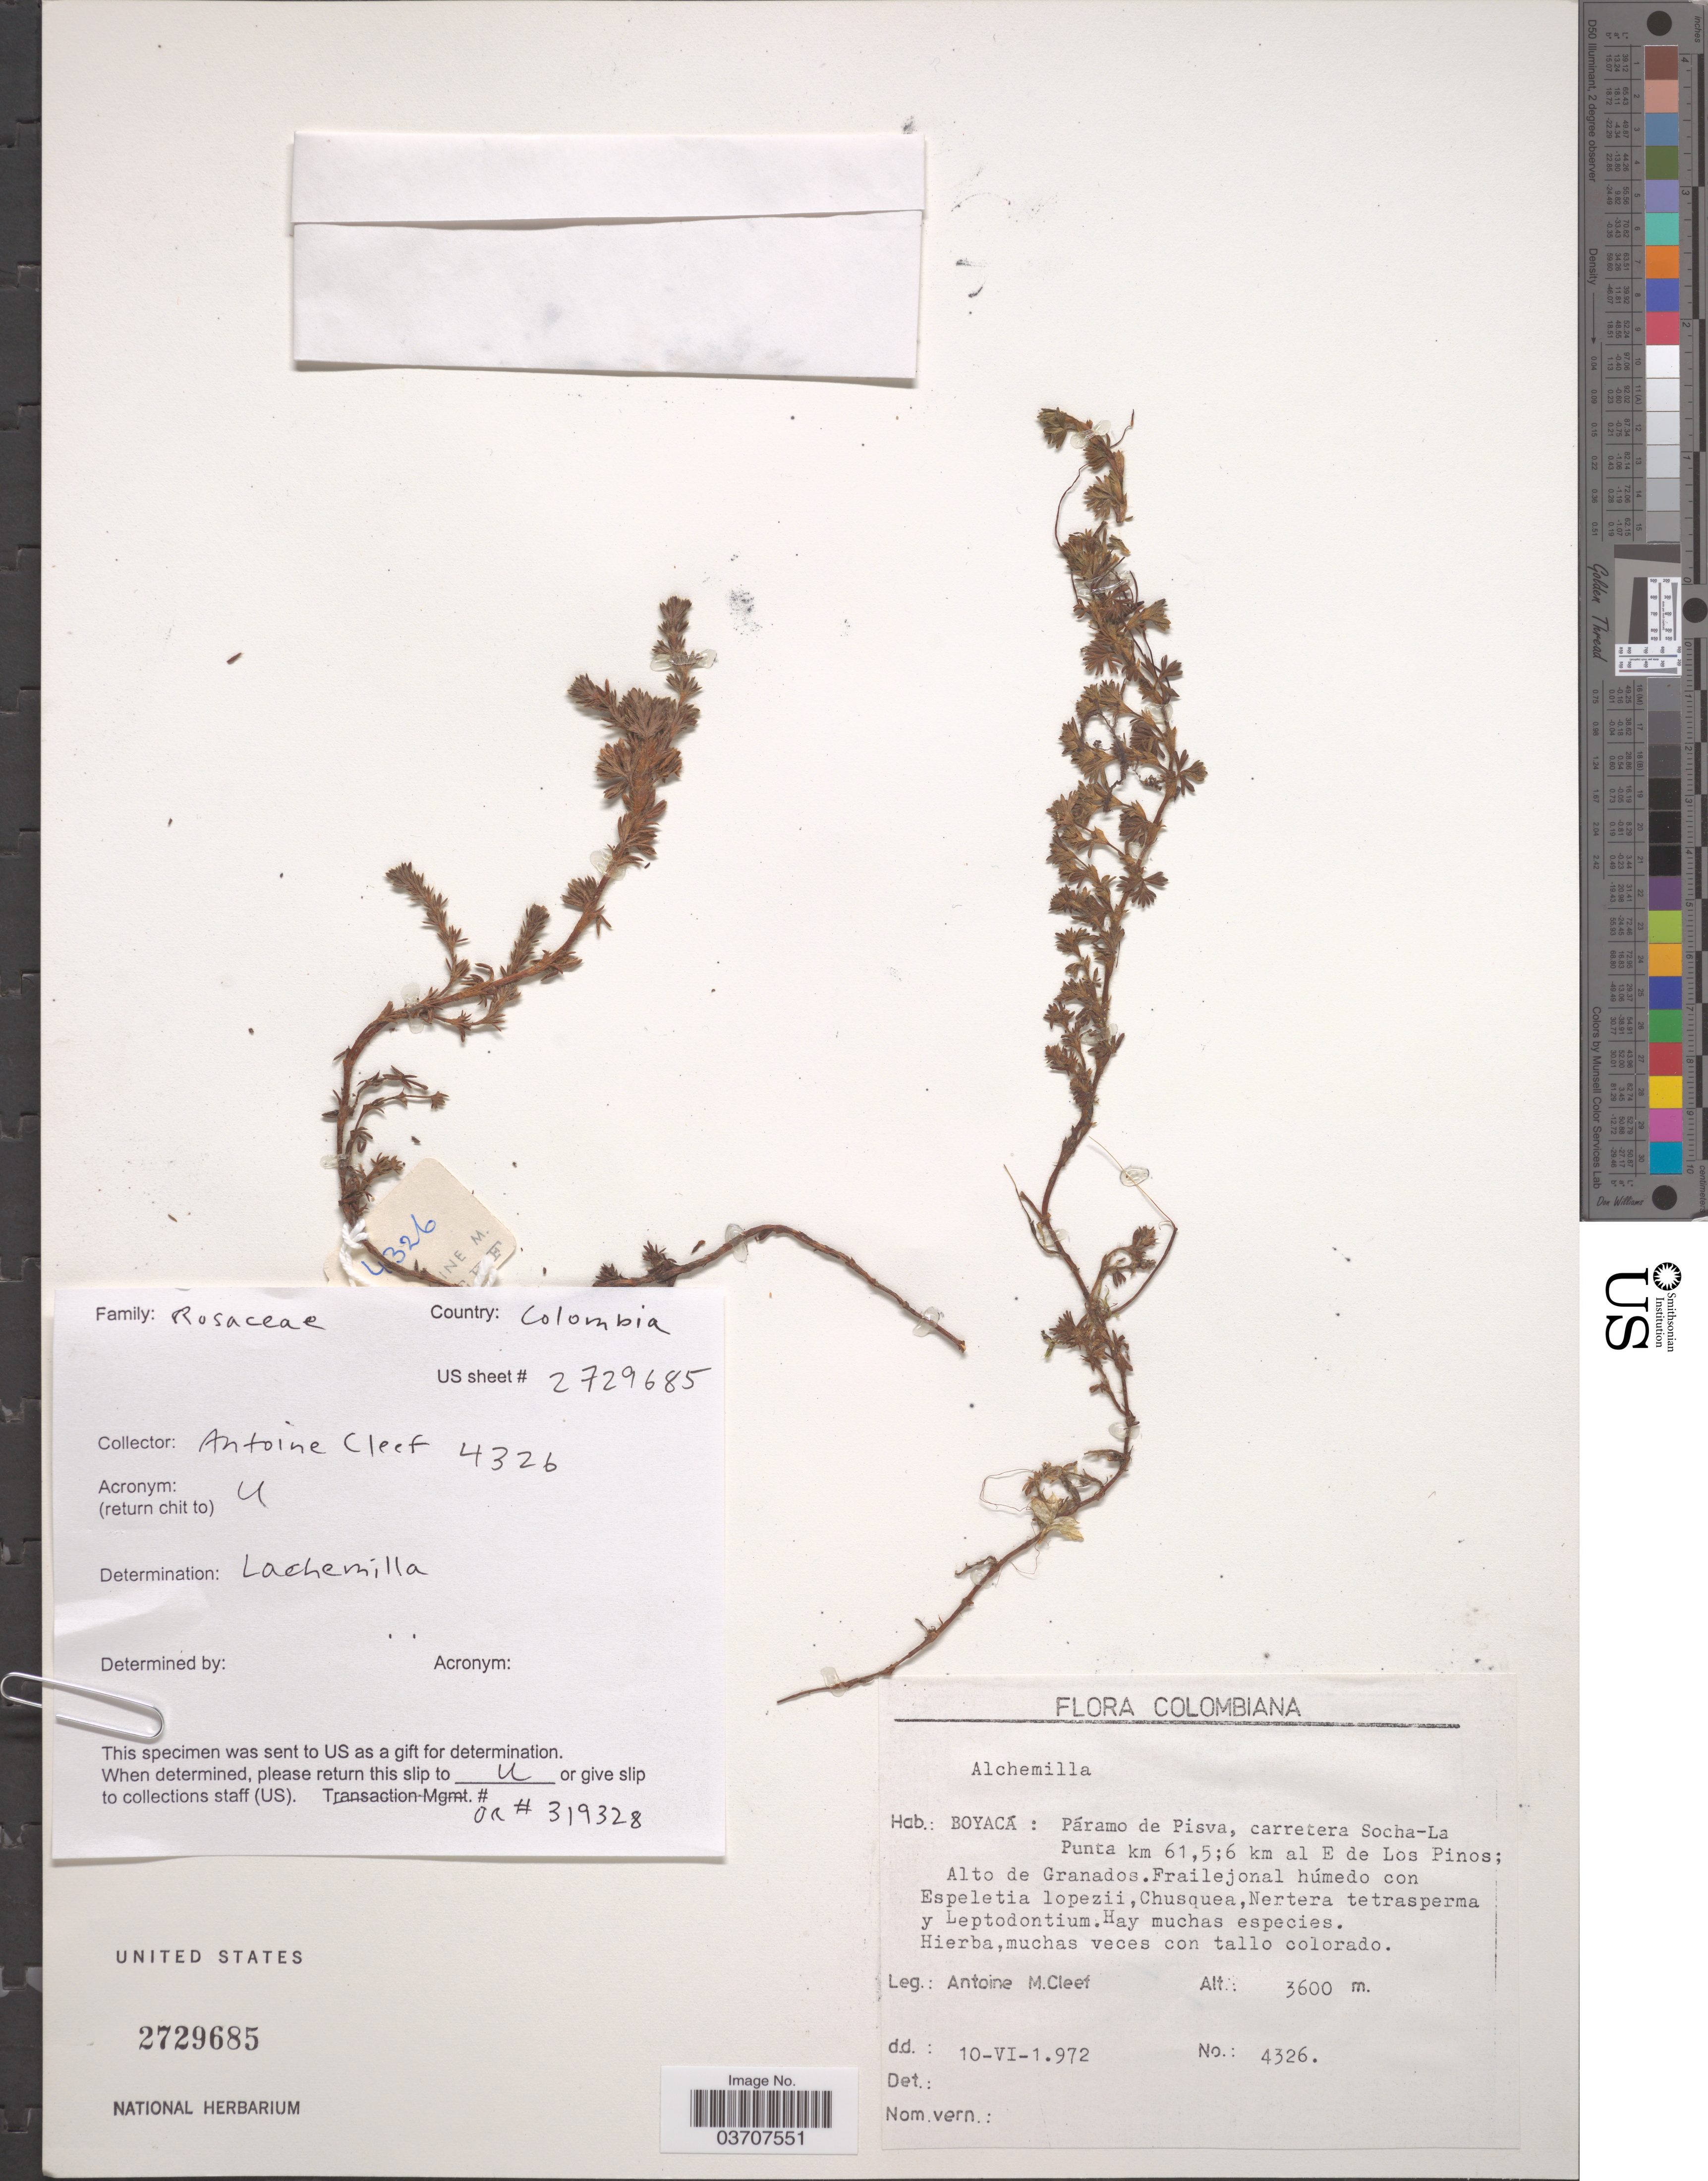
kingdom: Plantae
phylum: Tracheophyta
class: Magnoliopsida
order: Rosales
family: Rosaceae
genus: Lachemilla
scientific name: Lachemilla sp.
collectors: A. M. Cleef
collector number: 4326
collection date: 1972-06-10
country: Colombia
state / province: Boyacá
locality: Páramo de Pisva, carretera Socha-La Punta km 61,5;6 km al E de Los Pinos. Alto de Granados.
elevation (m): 3600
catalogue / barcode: US 2729685